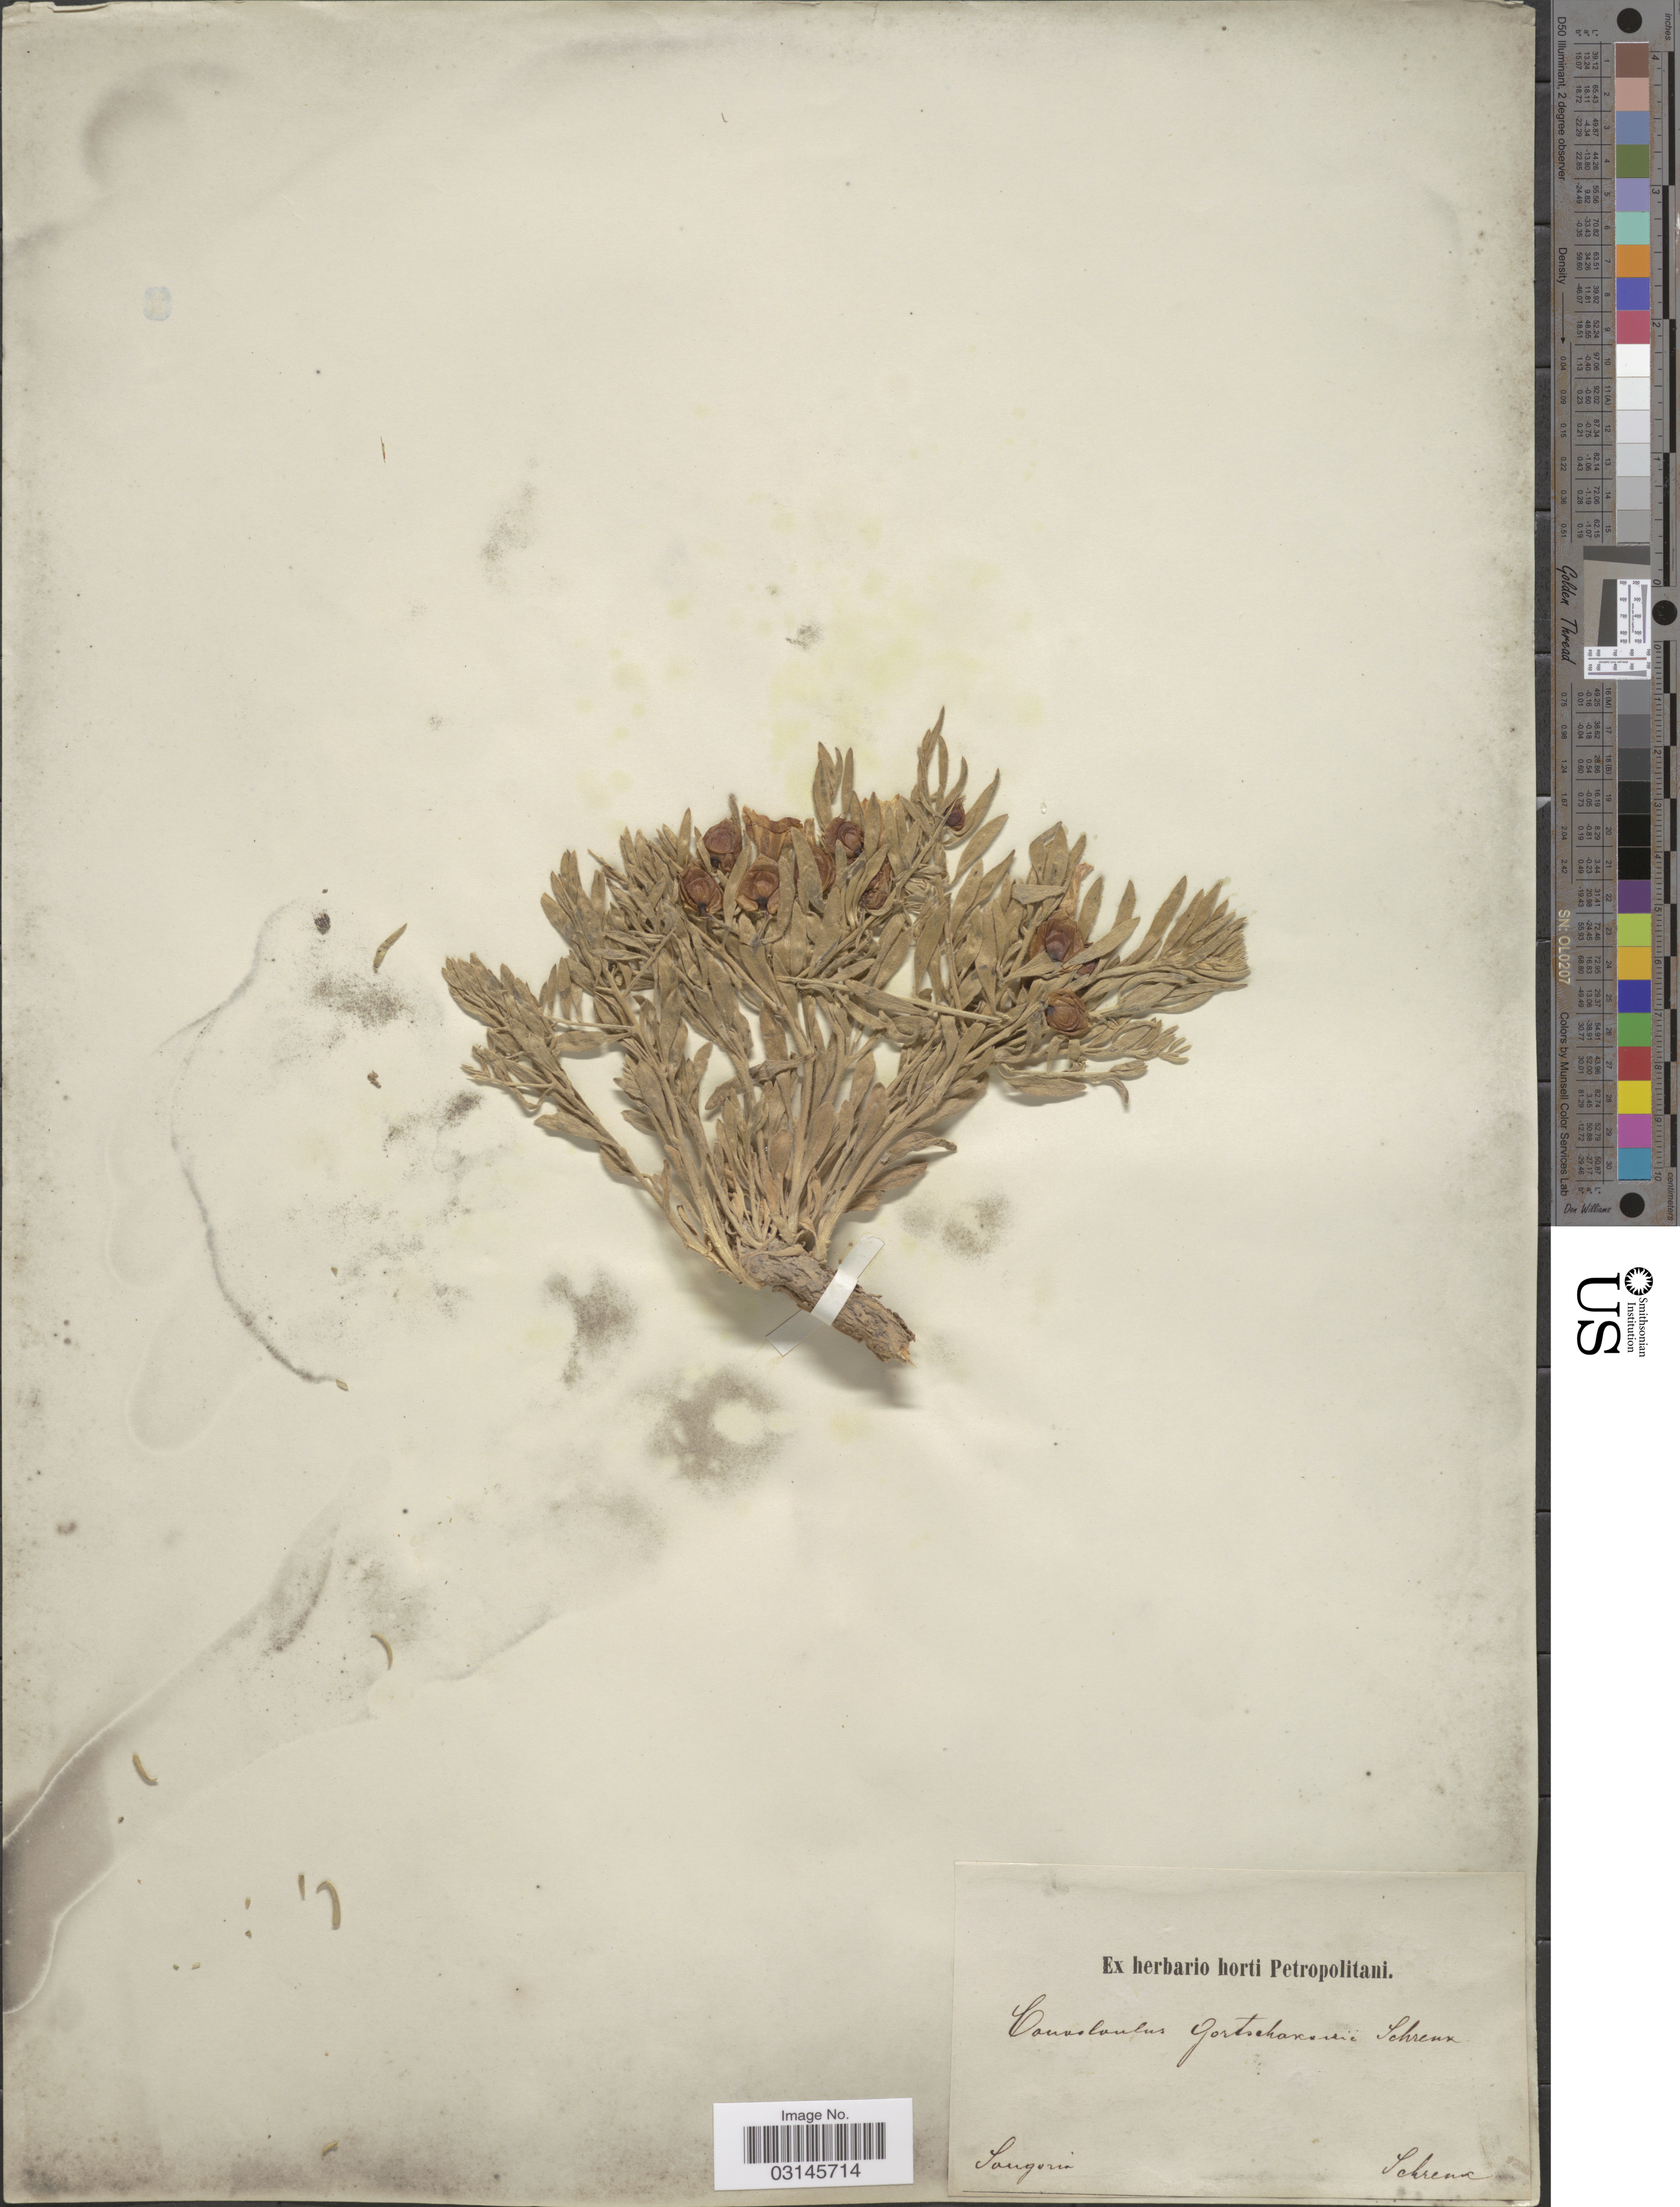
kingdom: Plantae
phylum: Tracheophyta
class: Magnoliopsida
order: Solanales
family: Convolvulaceae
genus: Convolvulus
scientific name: Convolvulus gortschakovii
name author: Schrenk ex Fisch. & C.A. Mey.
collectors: A.G. Schrenk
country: Kazakhstan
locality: Songoria.